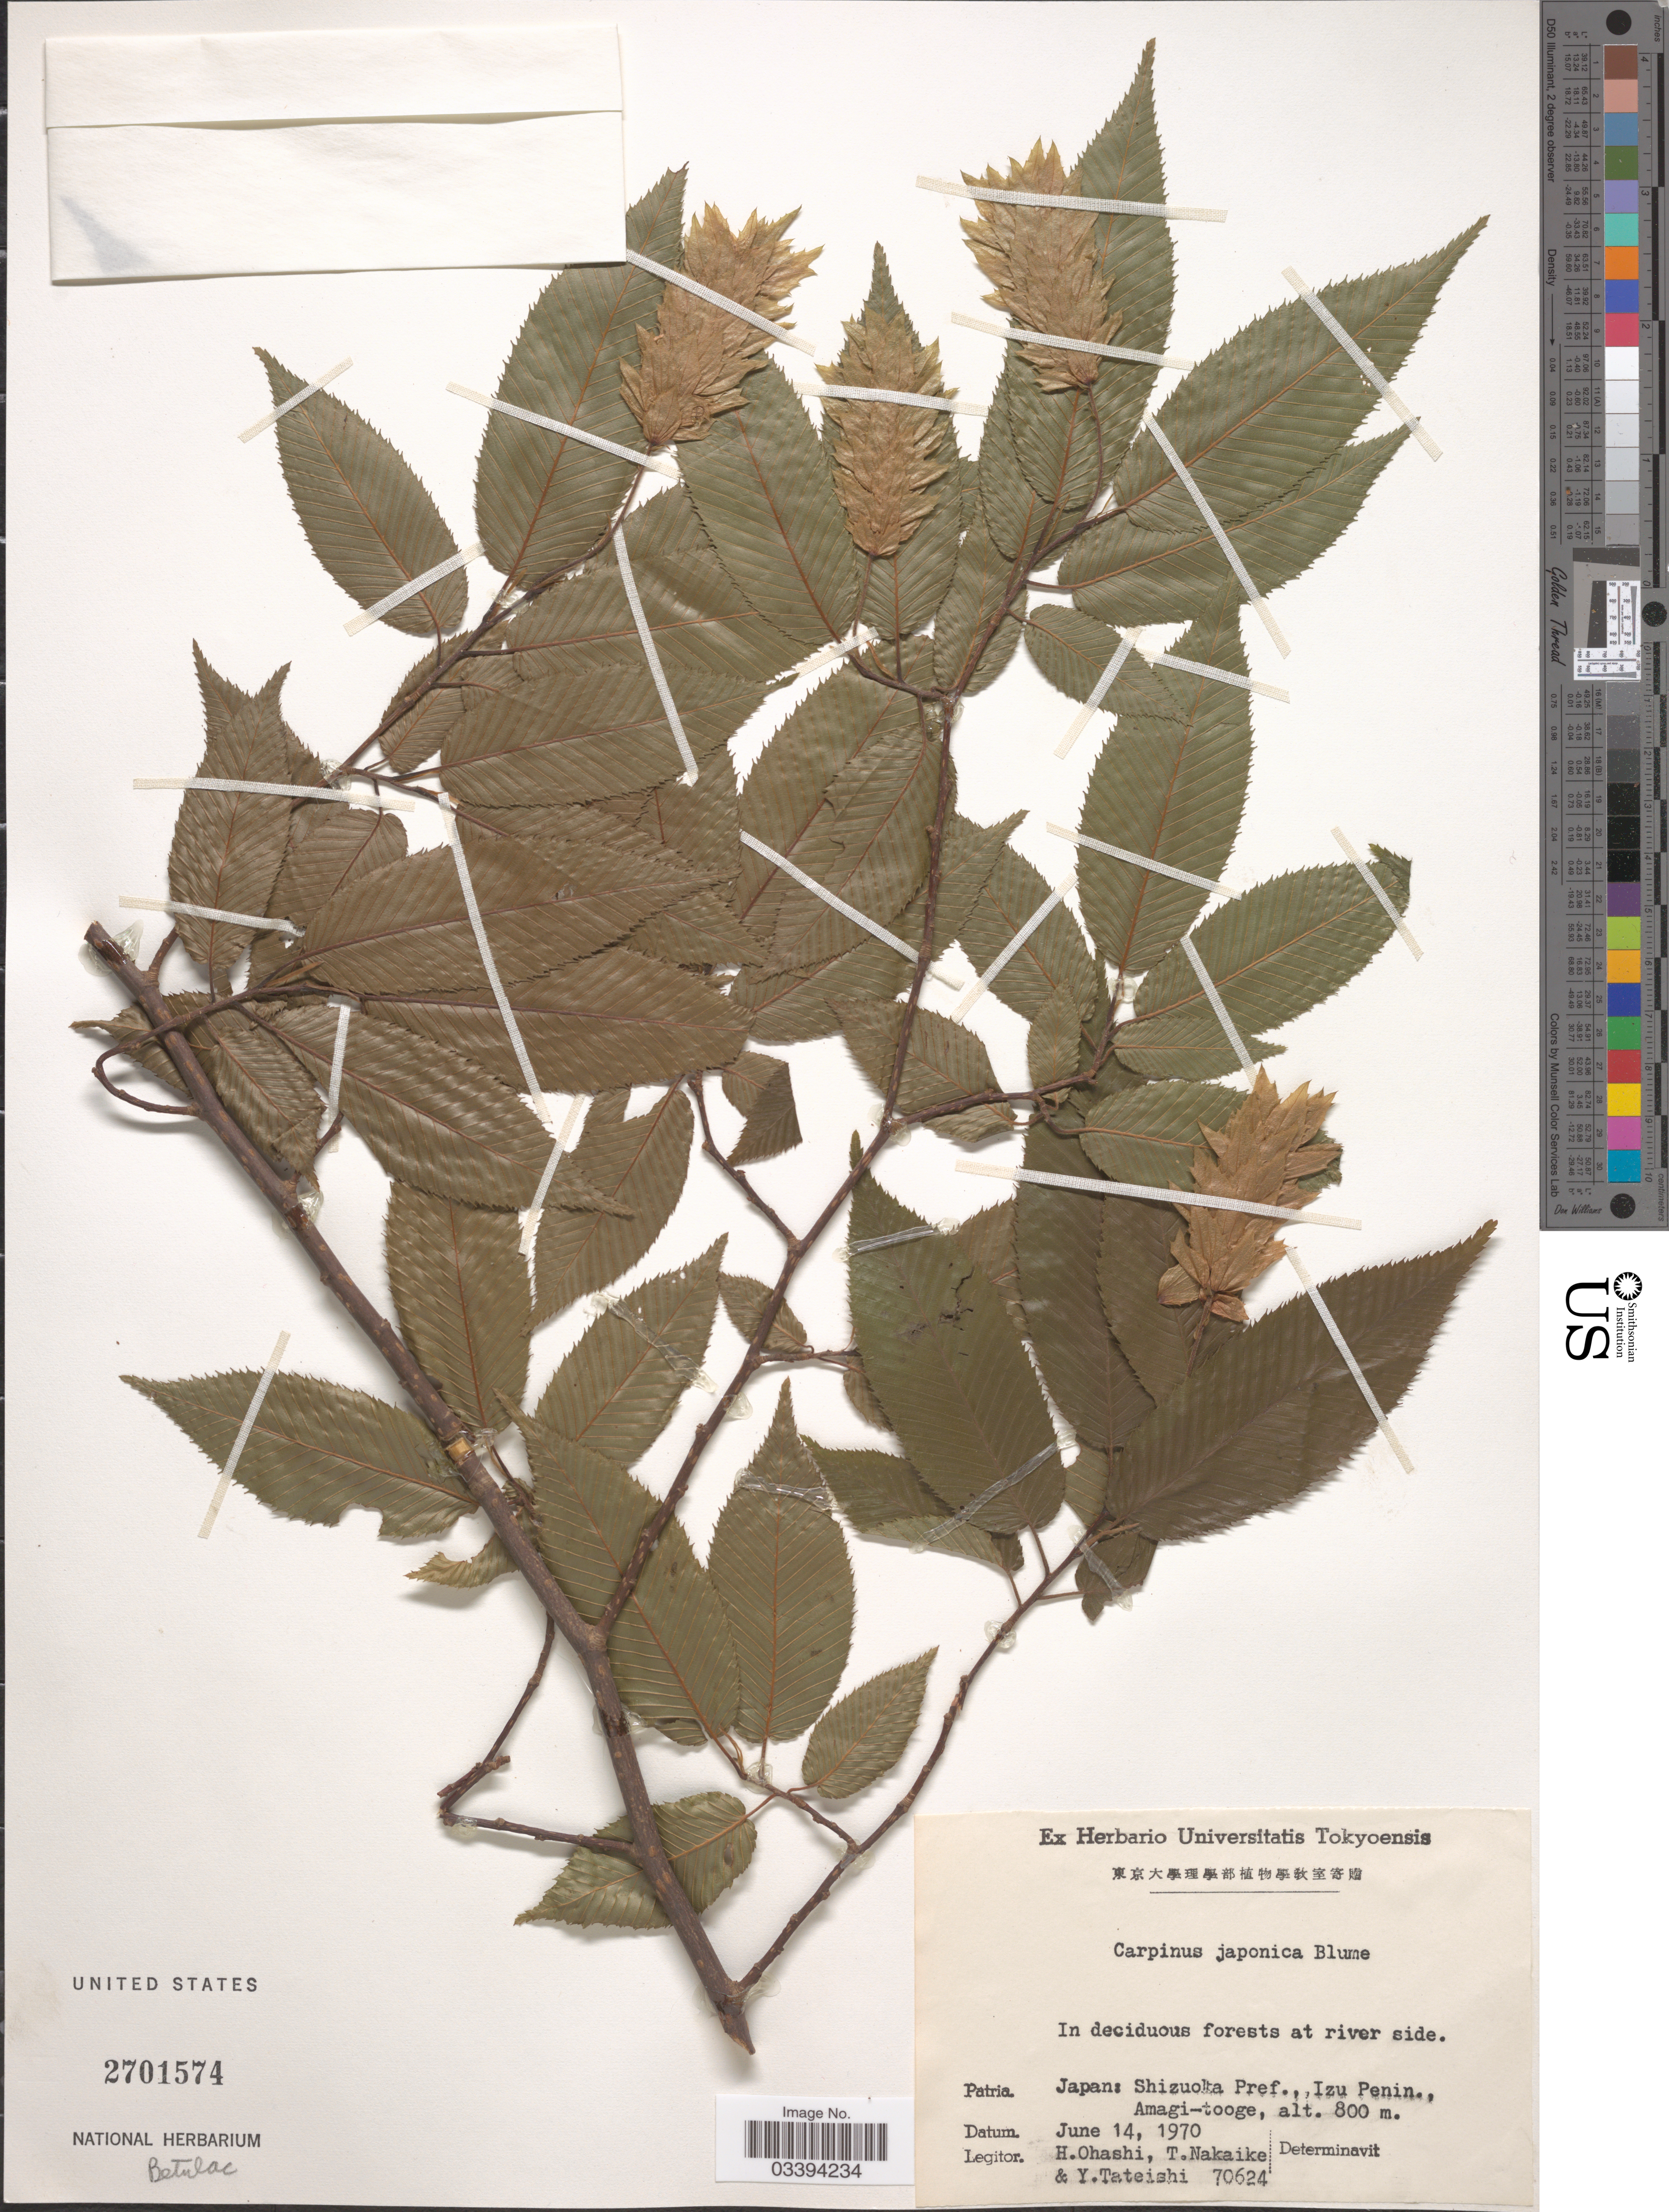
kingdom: Plantae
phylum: Tracheophyta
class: Magnoliopsida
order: Fagales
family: Betulaceae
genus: Carpinus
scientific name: Carpinus japonica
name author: Blume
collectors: H. Ohashi, T. Nakaike & Y. Tateishi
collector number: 70624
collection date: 1970-06-14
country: Japan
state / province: Sizuoka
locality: Shizuoka Pref., Izu Penin., Amagi-tooge.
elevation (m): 800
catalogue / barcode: US 2701574